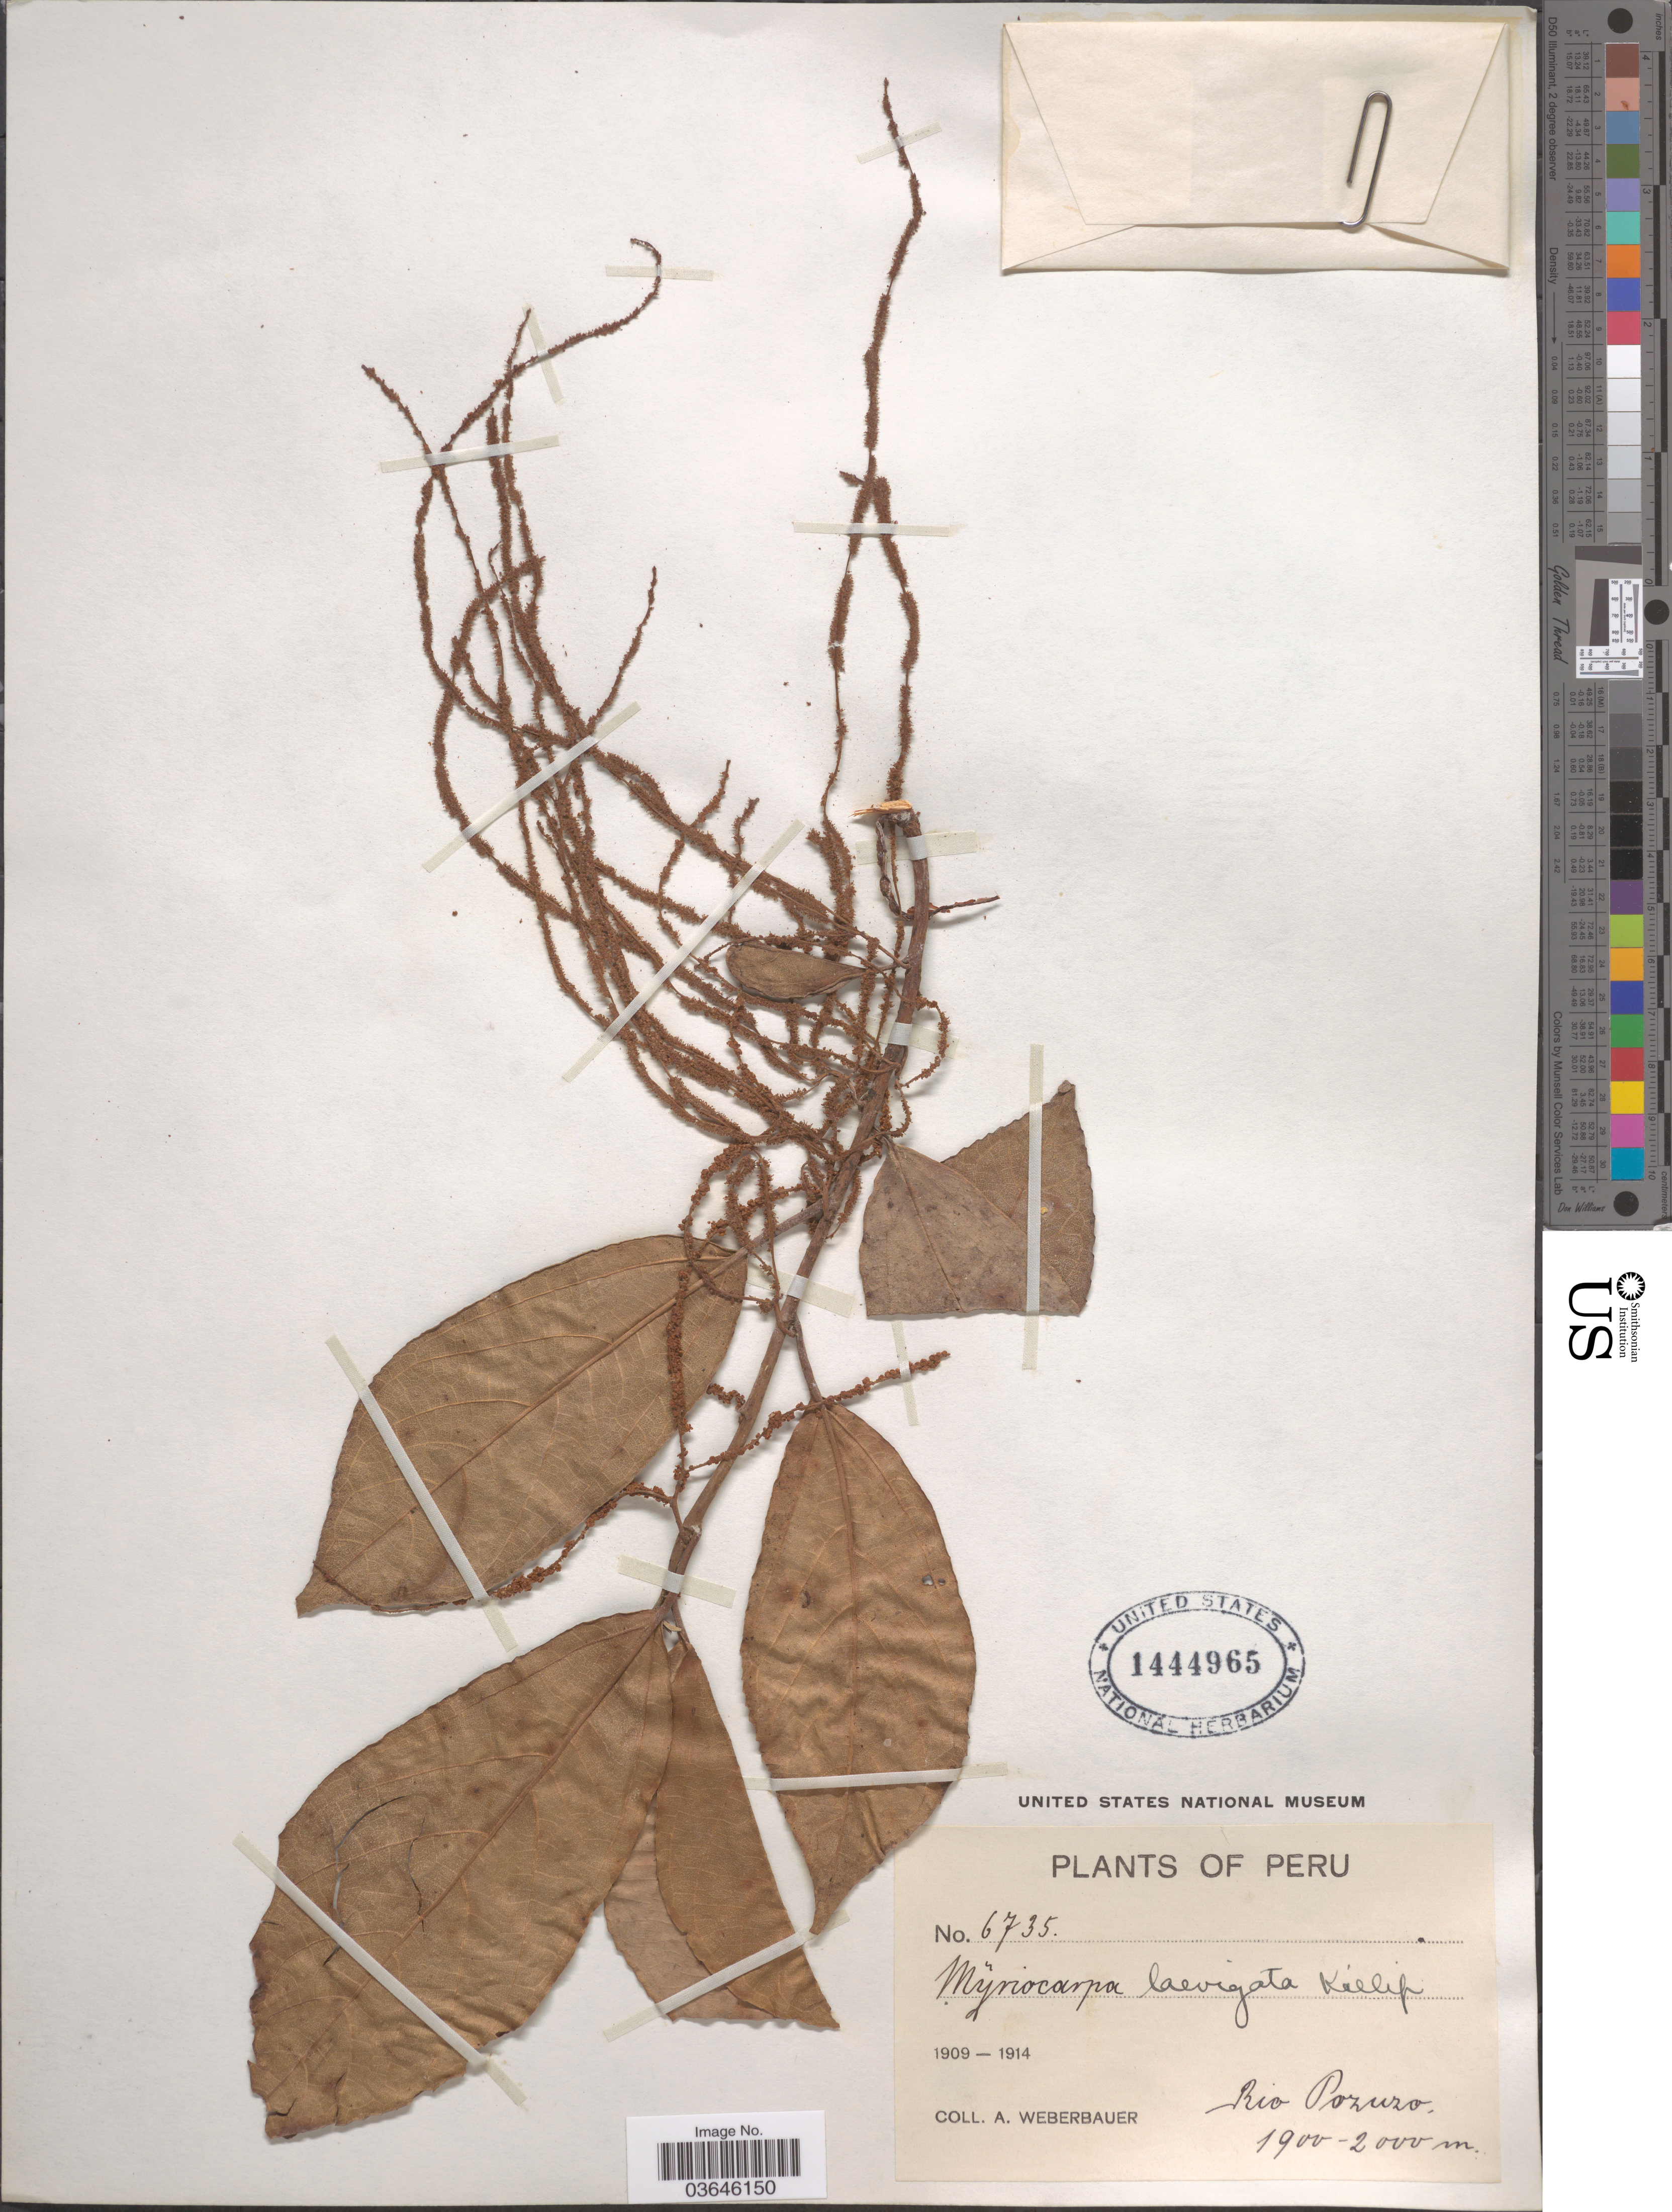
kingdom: Plantae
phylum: Tracheophyta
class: Magnoliopsida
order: Rosales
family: Urticaceae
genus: Myriocarpa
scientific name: Myriocarpa laevigata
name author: Killip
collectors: A. Weberbauer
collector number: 6735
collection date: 1909/1914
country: Peru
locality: Rio Pozuzo.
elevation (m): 1900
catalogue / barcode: US 1444965